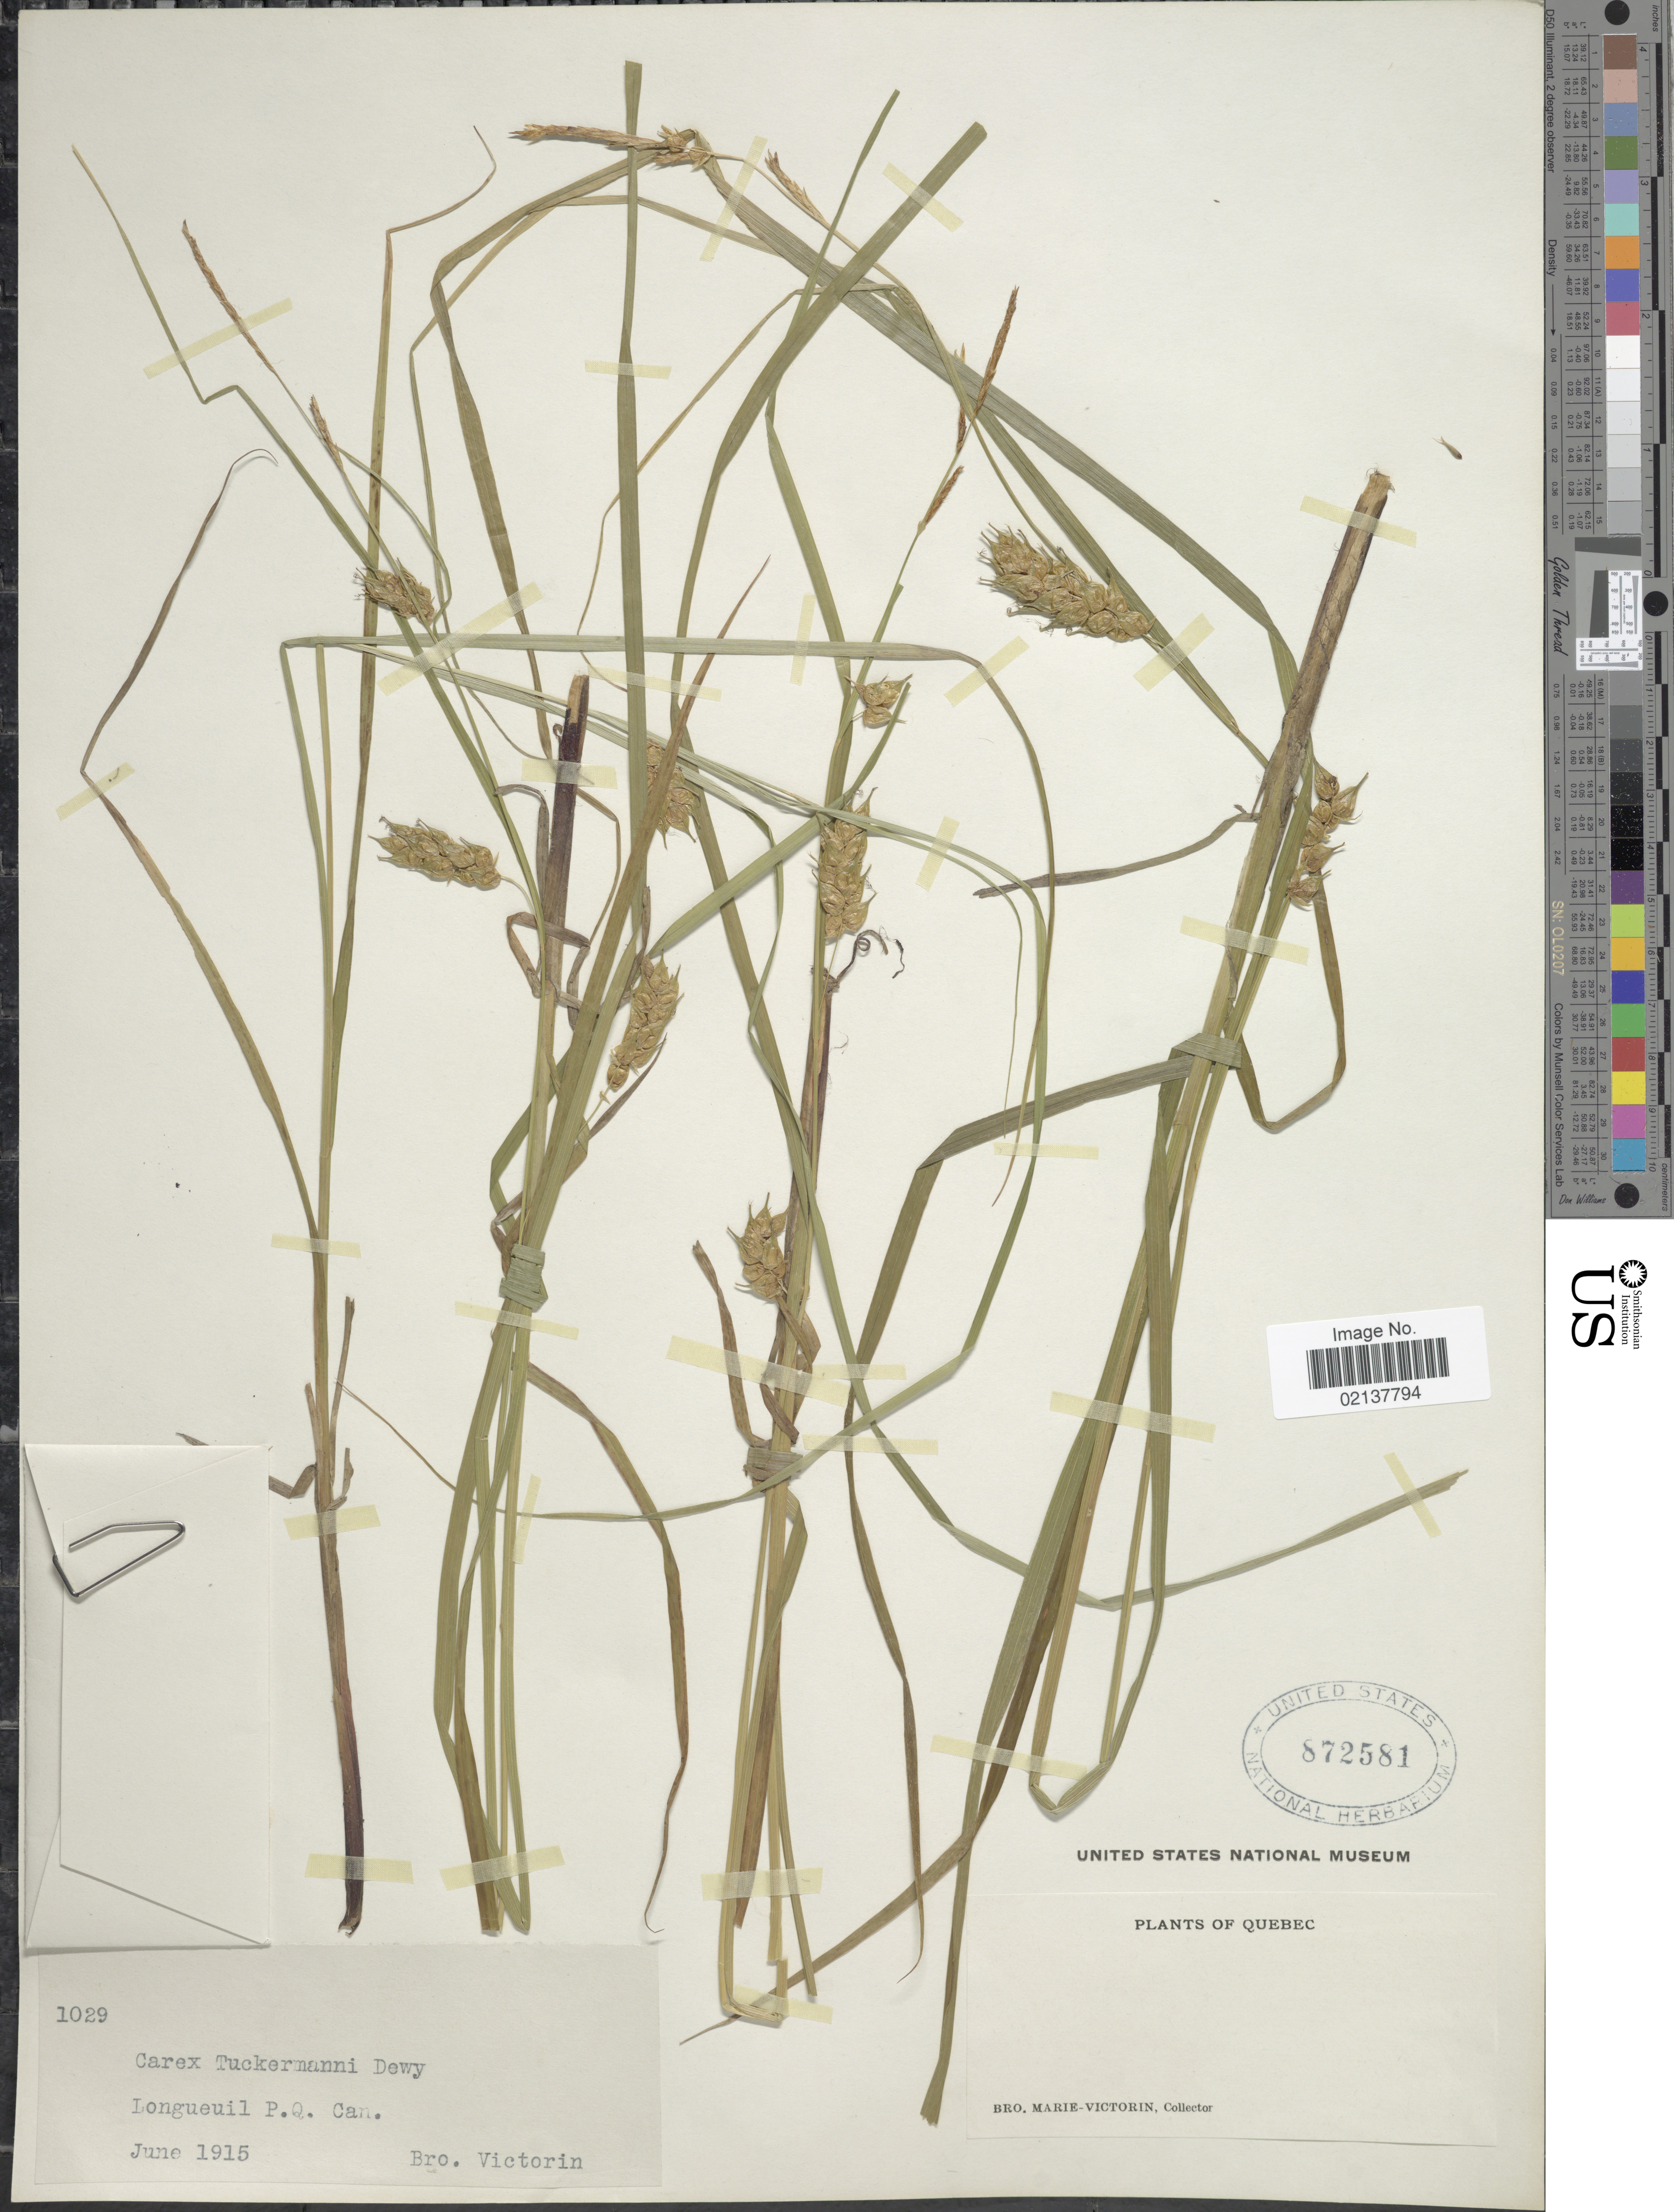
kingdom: Plantae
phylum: Tracheophyta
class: Liliopsida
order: Poales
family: Cyperaceae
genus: Carex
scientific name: Carex tuckermanii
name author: Boott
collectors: Fr. Marie-Victorin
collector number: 1029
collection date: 1915-06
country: Canada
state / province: Quebec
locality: Longueuil P.Q.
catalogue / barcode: US 872581